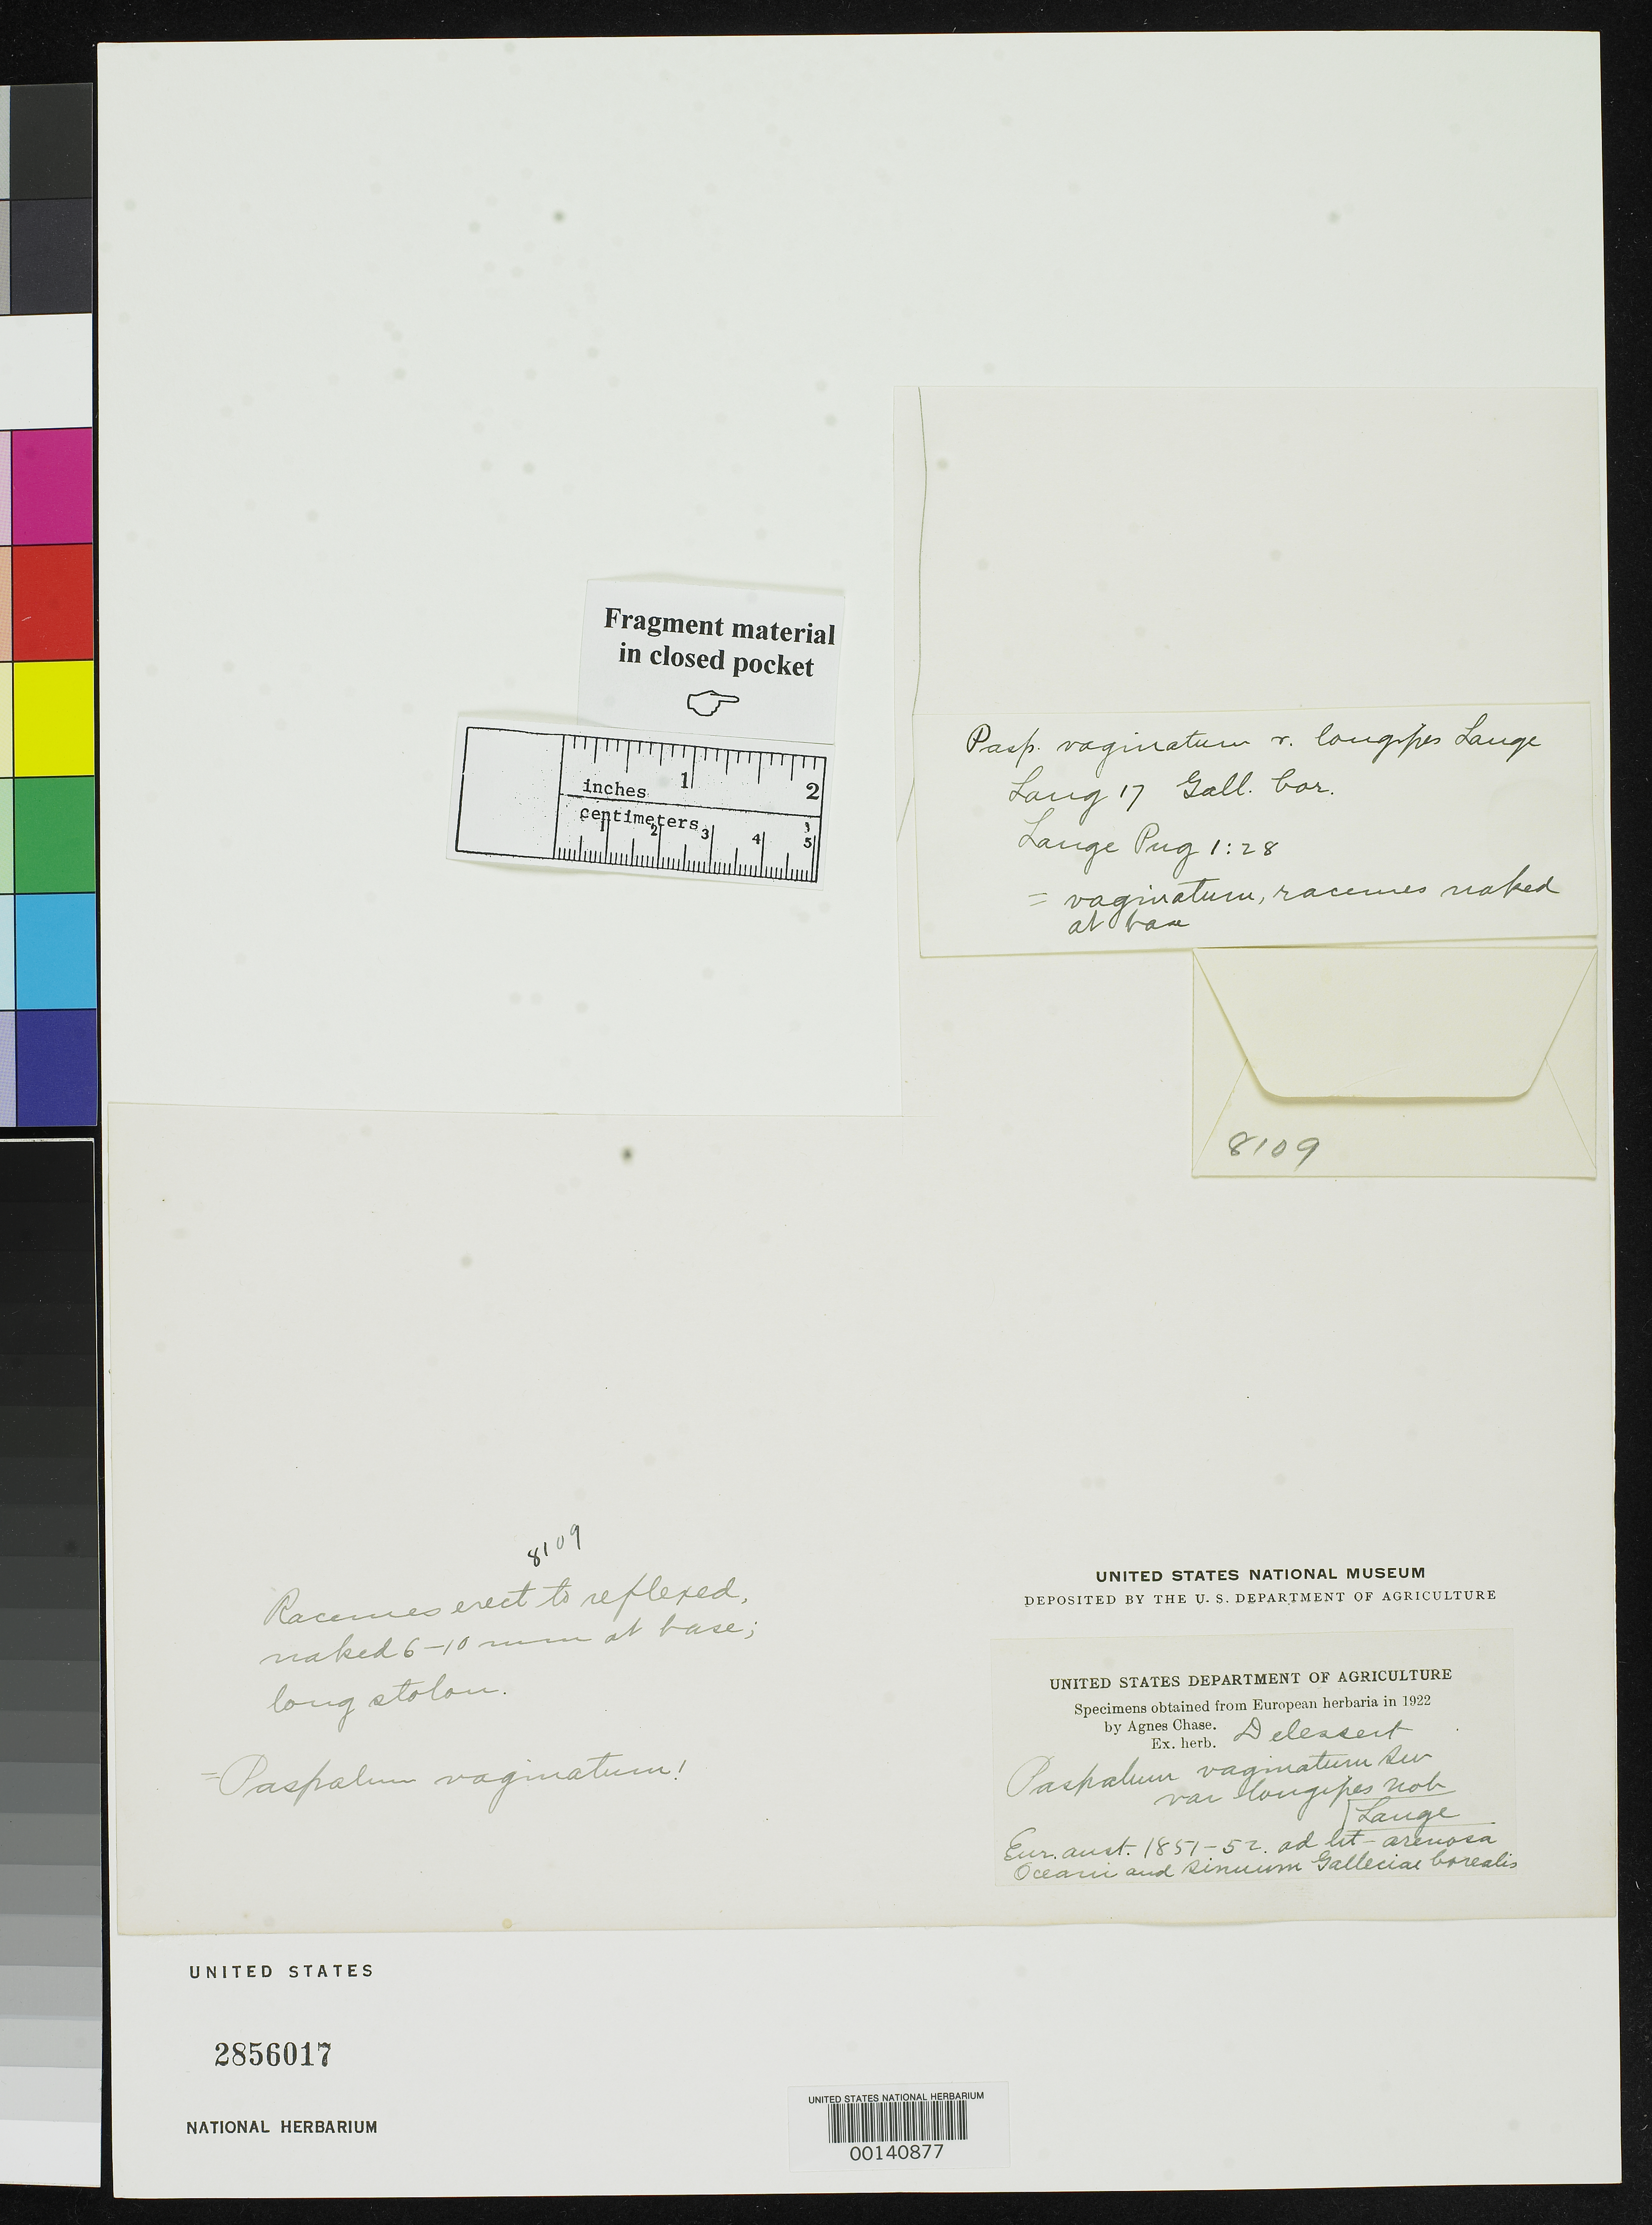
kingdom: Plantae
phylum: Tracheophyta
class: Liliopsida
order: Poales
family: Poaceae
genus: Paspalum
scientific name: Paspalum vaginatum var. longipes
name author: Lange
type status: Type Fragment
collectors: J. M. C. Lange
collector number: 17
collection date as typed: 1851 to -- --- 1852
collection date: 1851/1852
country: Spain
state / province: Galicia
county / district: La Coruna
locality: Between El Ferrol and La Coruna.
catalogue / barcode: US 2856017